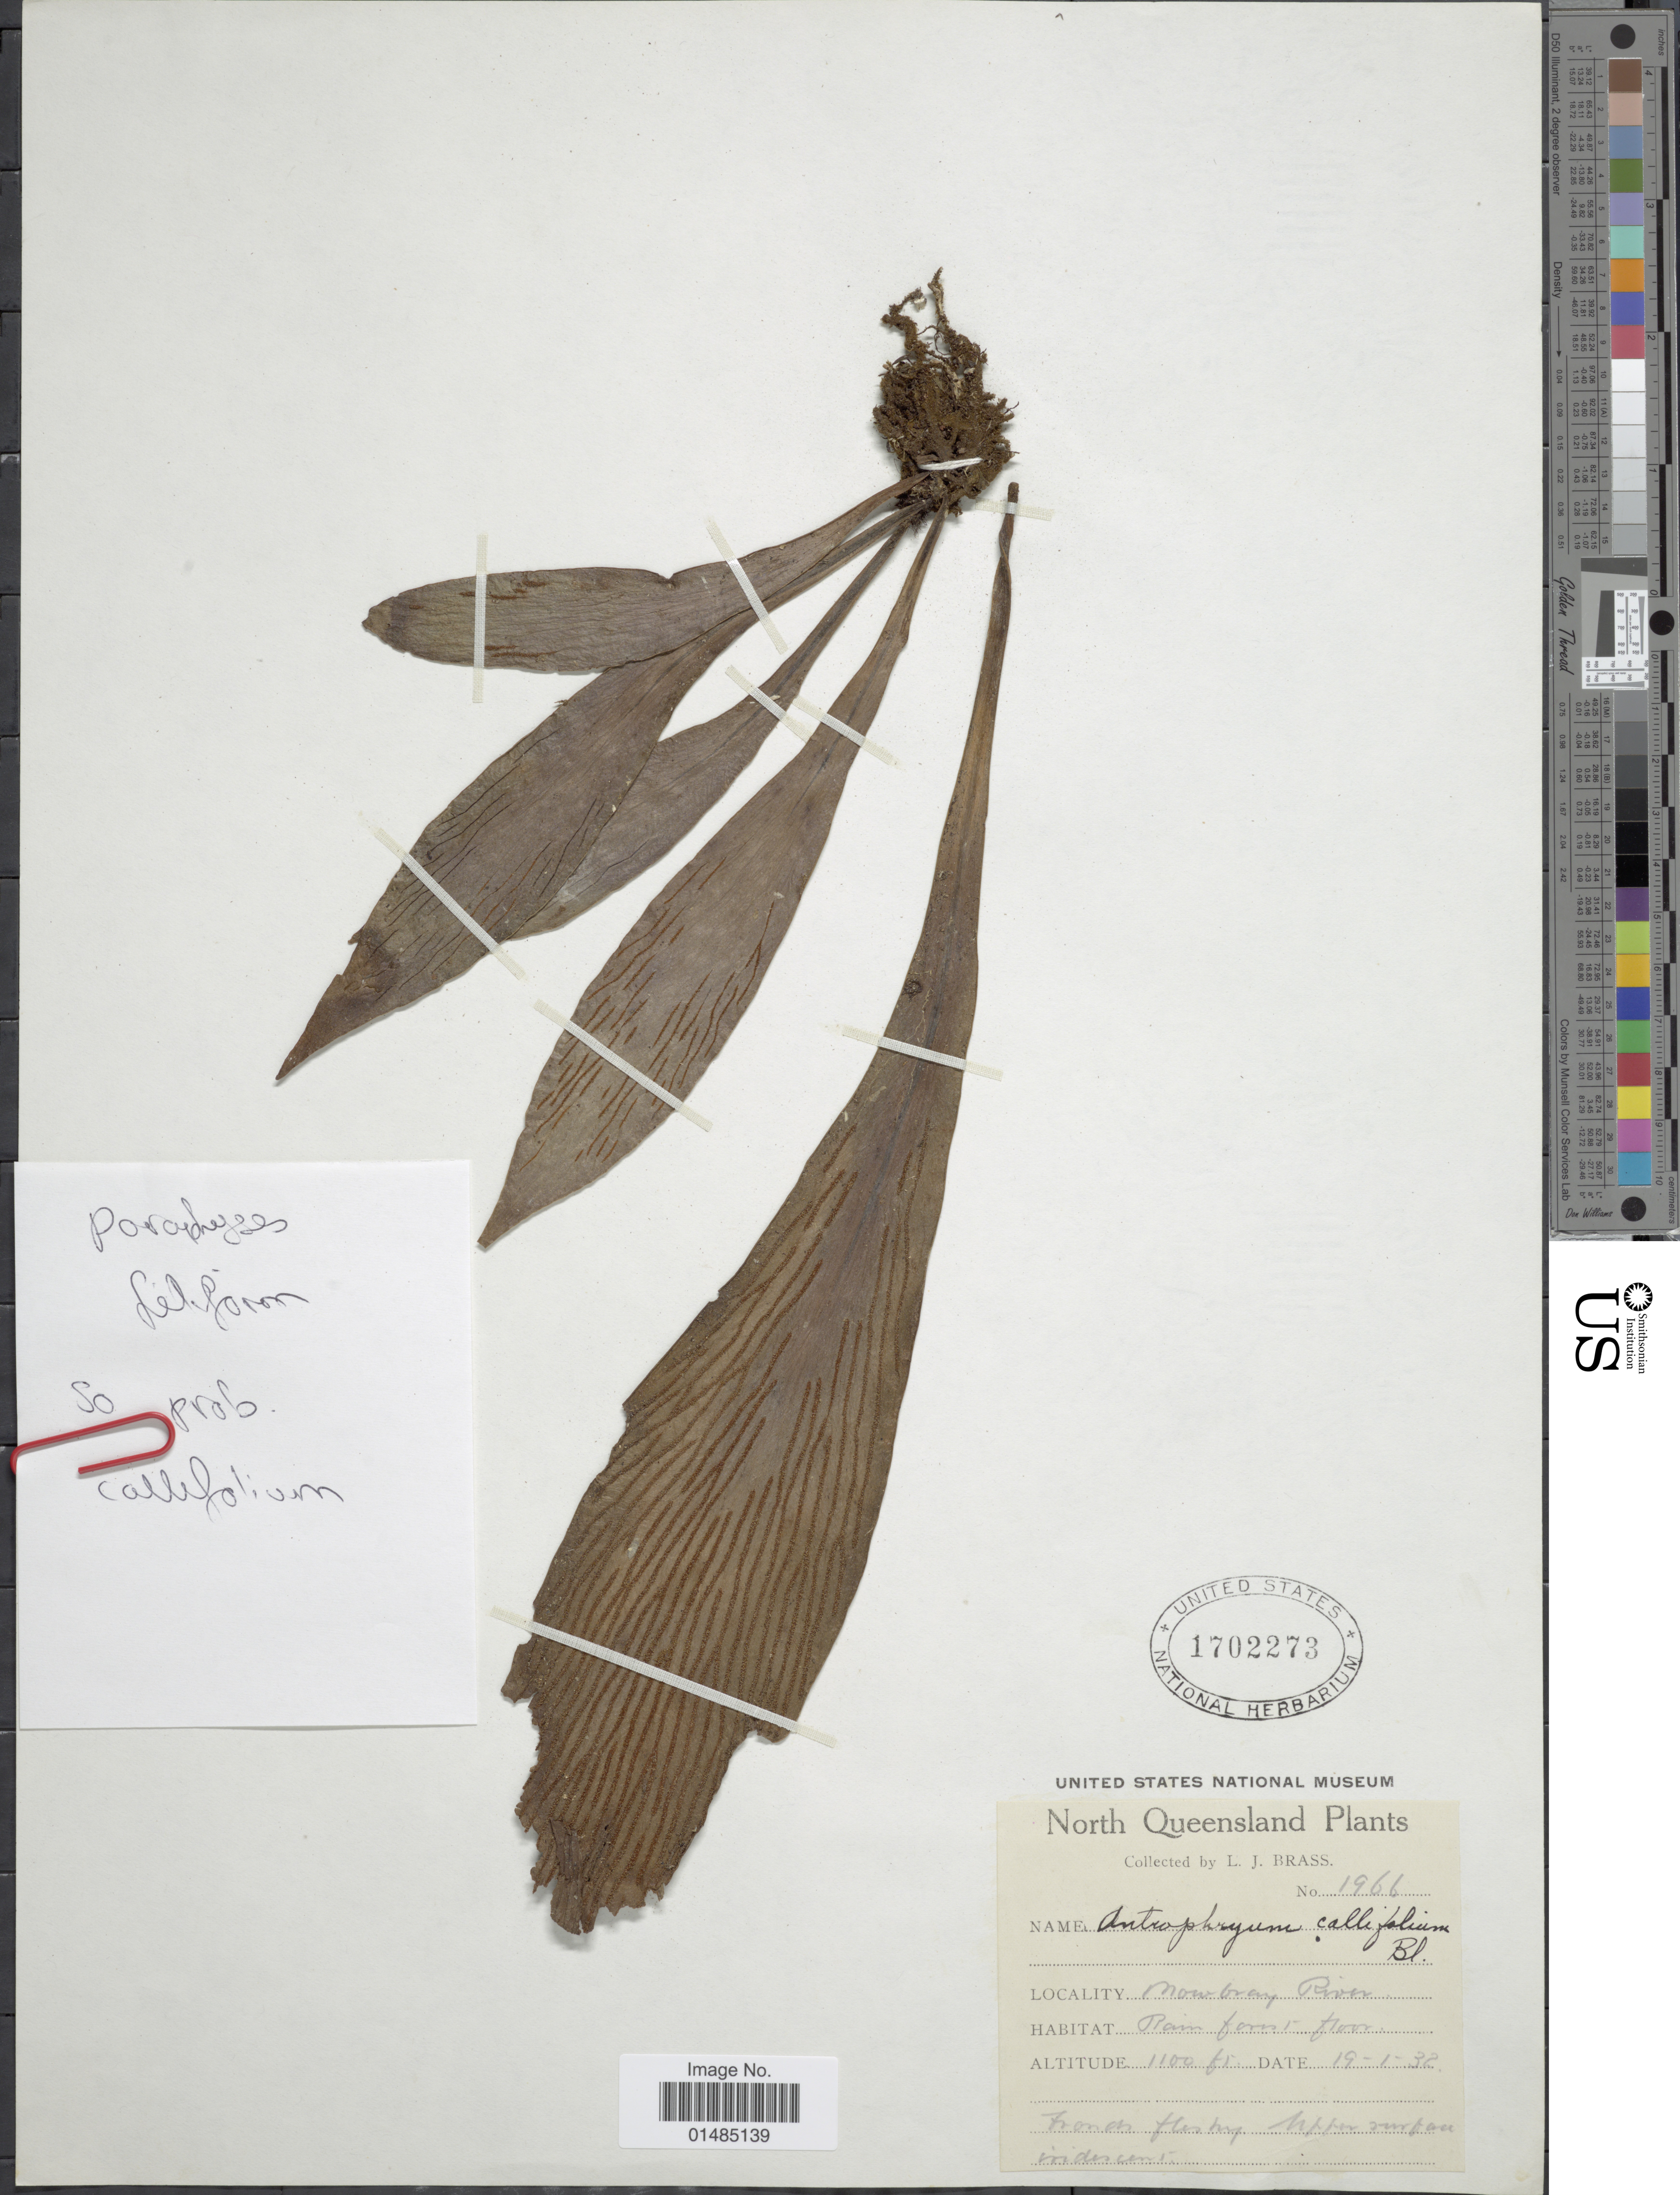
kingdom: Plantae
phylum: Tracheophyta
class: Polypodiopsida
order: Polypodiales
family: Pteridaceae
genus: Antrophyum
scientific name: Antrophyum callifolium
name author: Blume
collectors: L. J. Brass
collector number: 1966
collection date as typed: Transcribed d/m/y: 19/1/32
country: Australia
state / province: Queensland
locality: North Queensland, Mowbray River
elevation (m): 335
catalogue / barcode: US 1702273